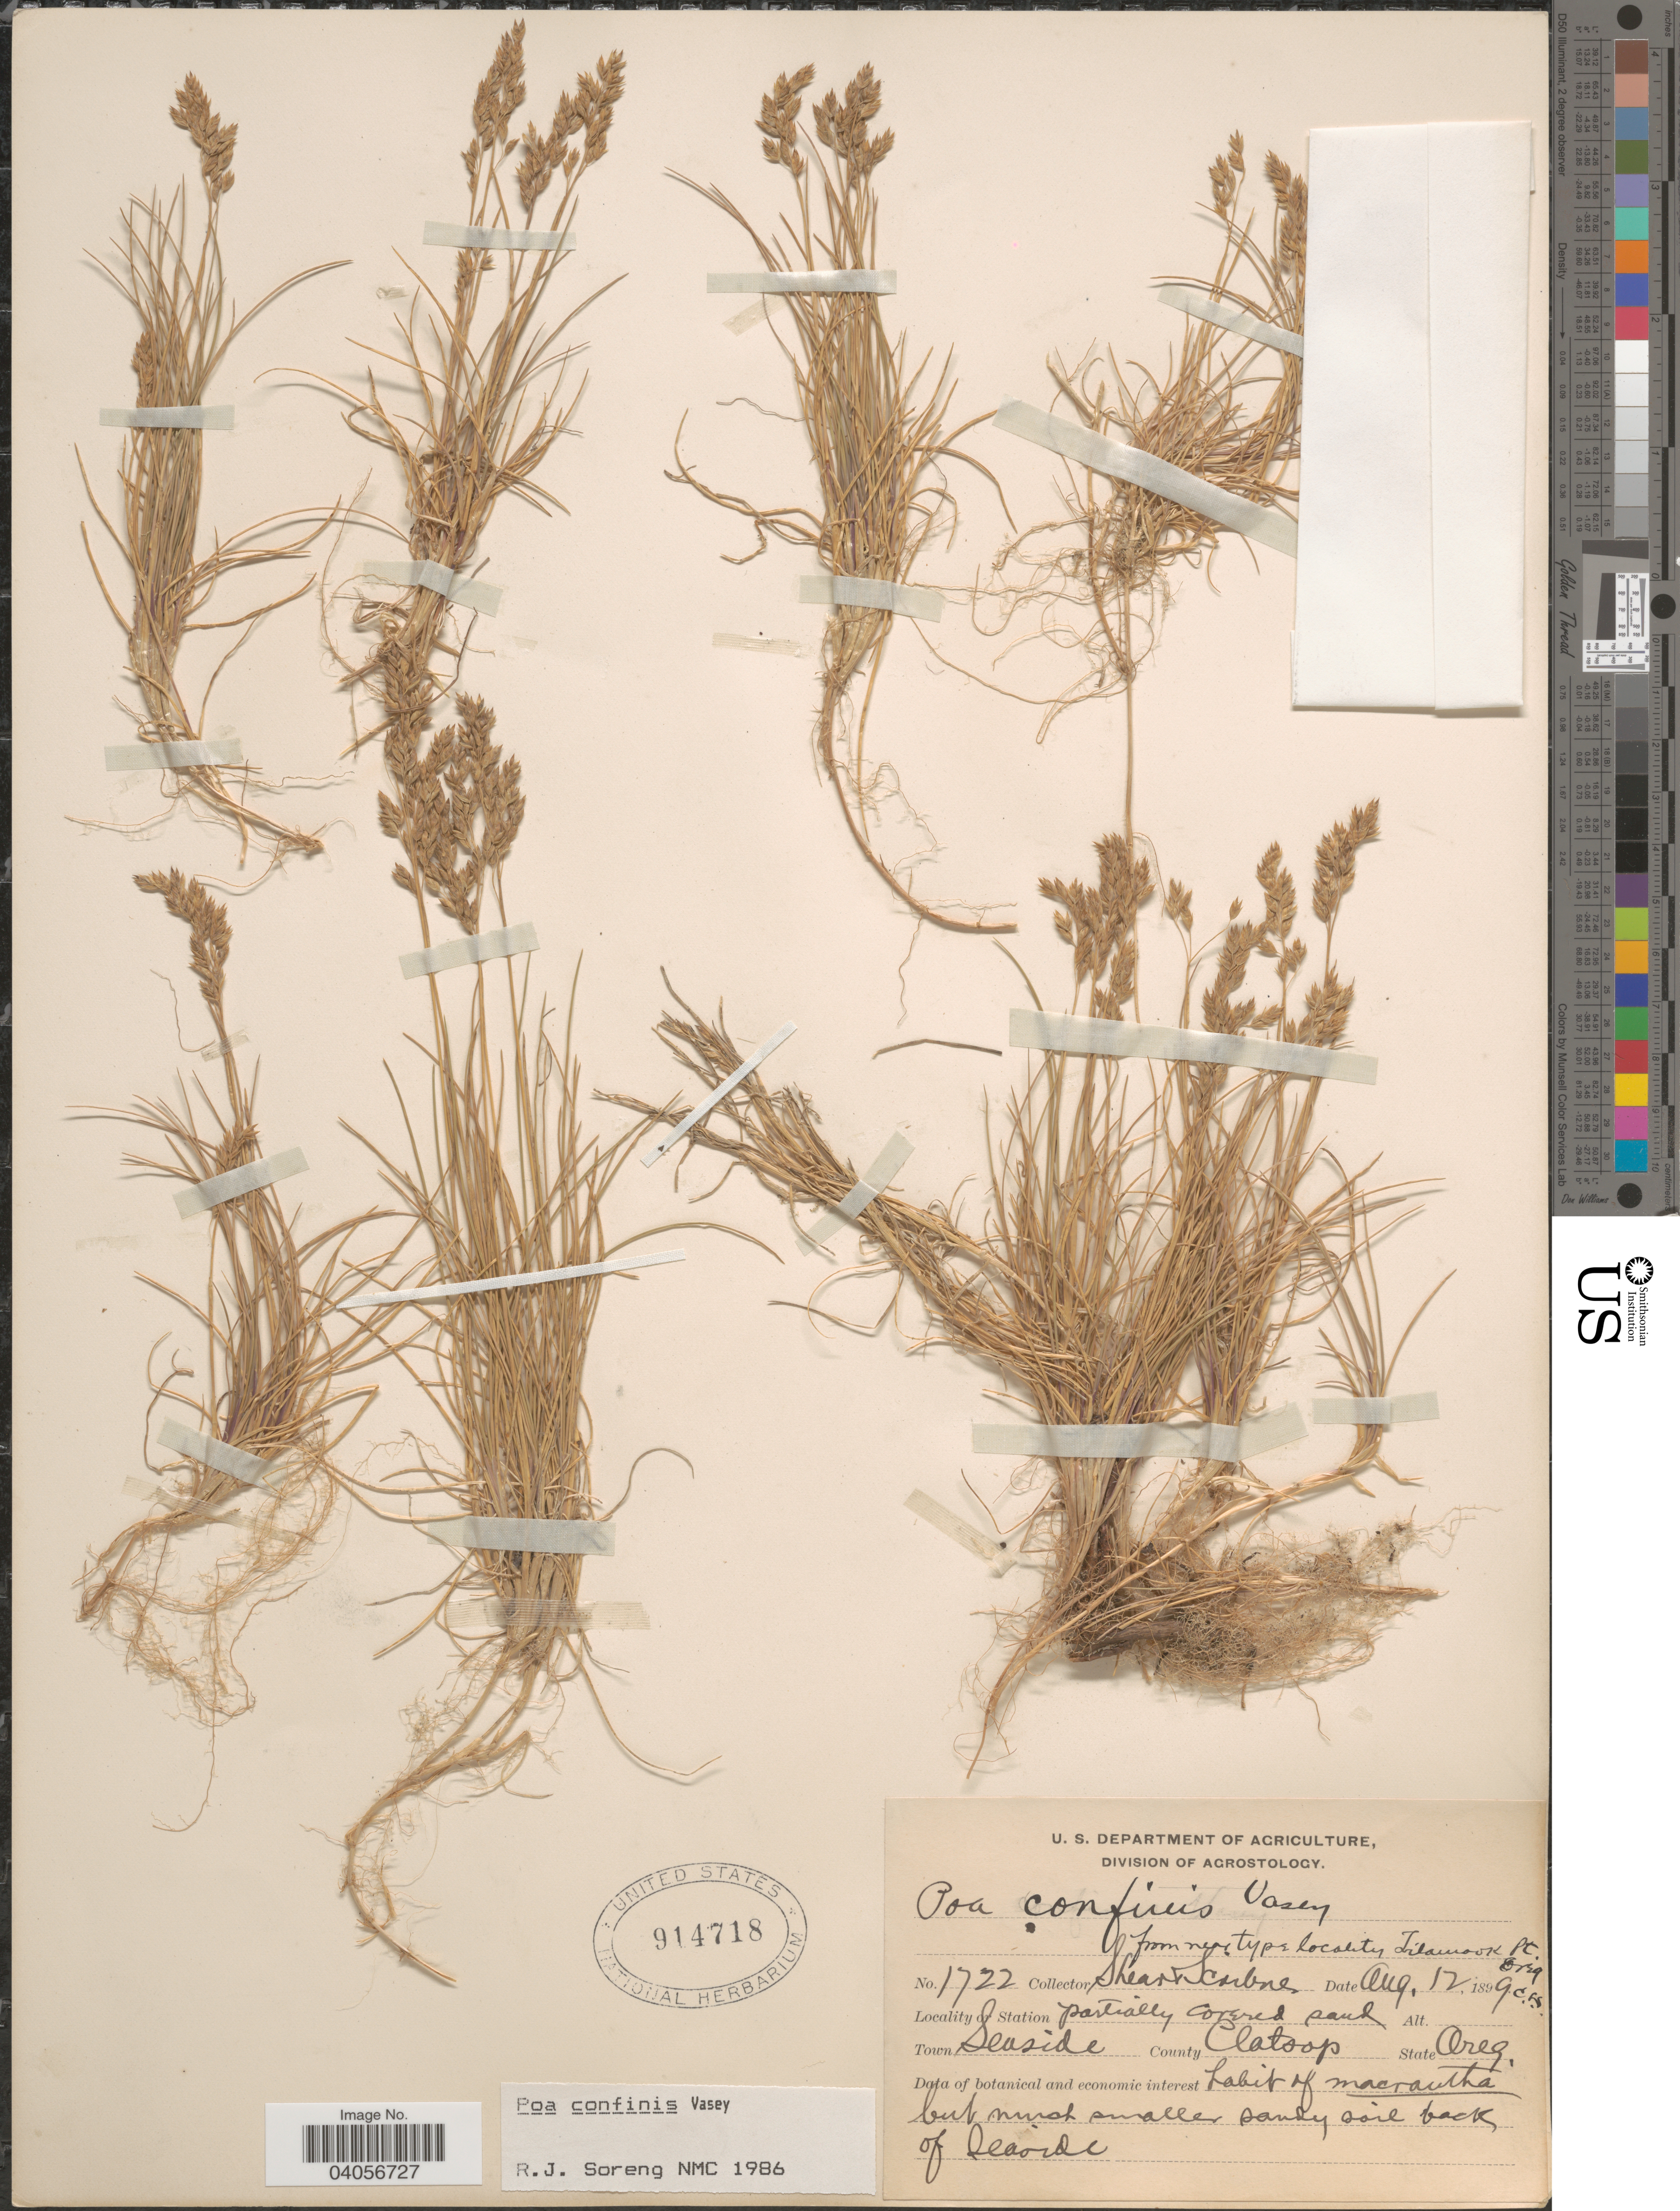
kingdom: Plantae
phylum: Tracheophyta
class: Liliopsida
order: Poales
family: Poaceae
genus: Poa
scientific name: Poa confinis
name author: Vasey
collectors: -- Shear & Scribner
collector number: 1722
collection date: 1899-08-12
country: United States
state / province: Oregon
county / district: Clatsop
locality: Town Seaside. County Clatsop.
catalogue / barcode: US 914718